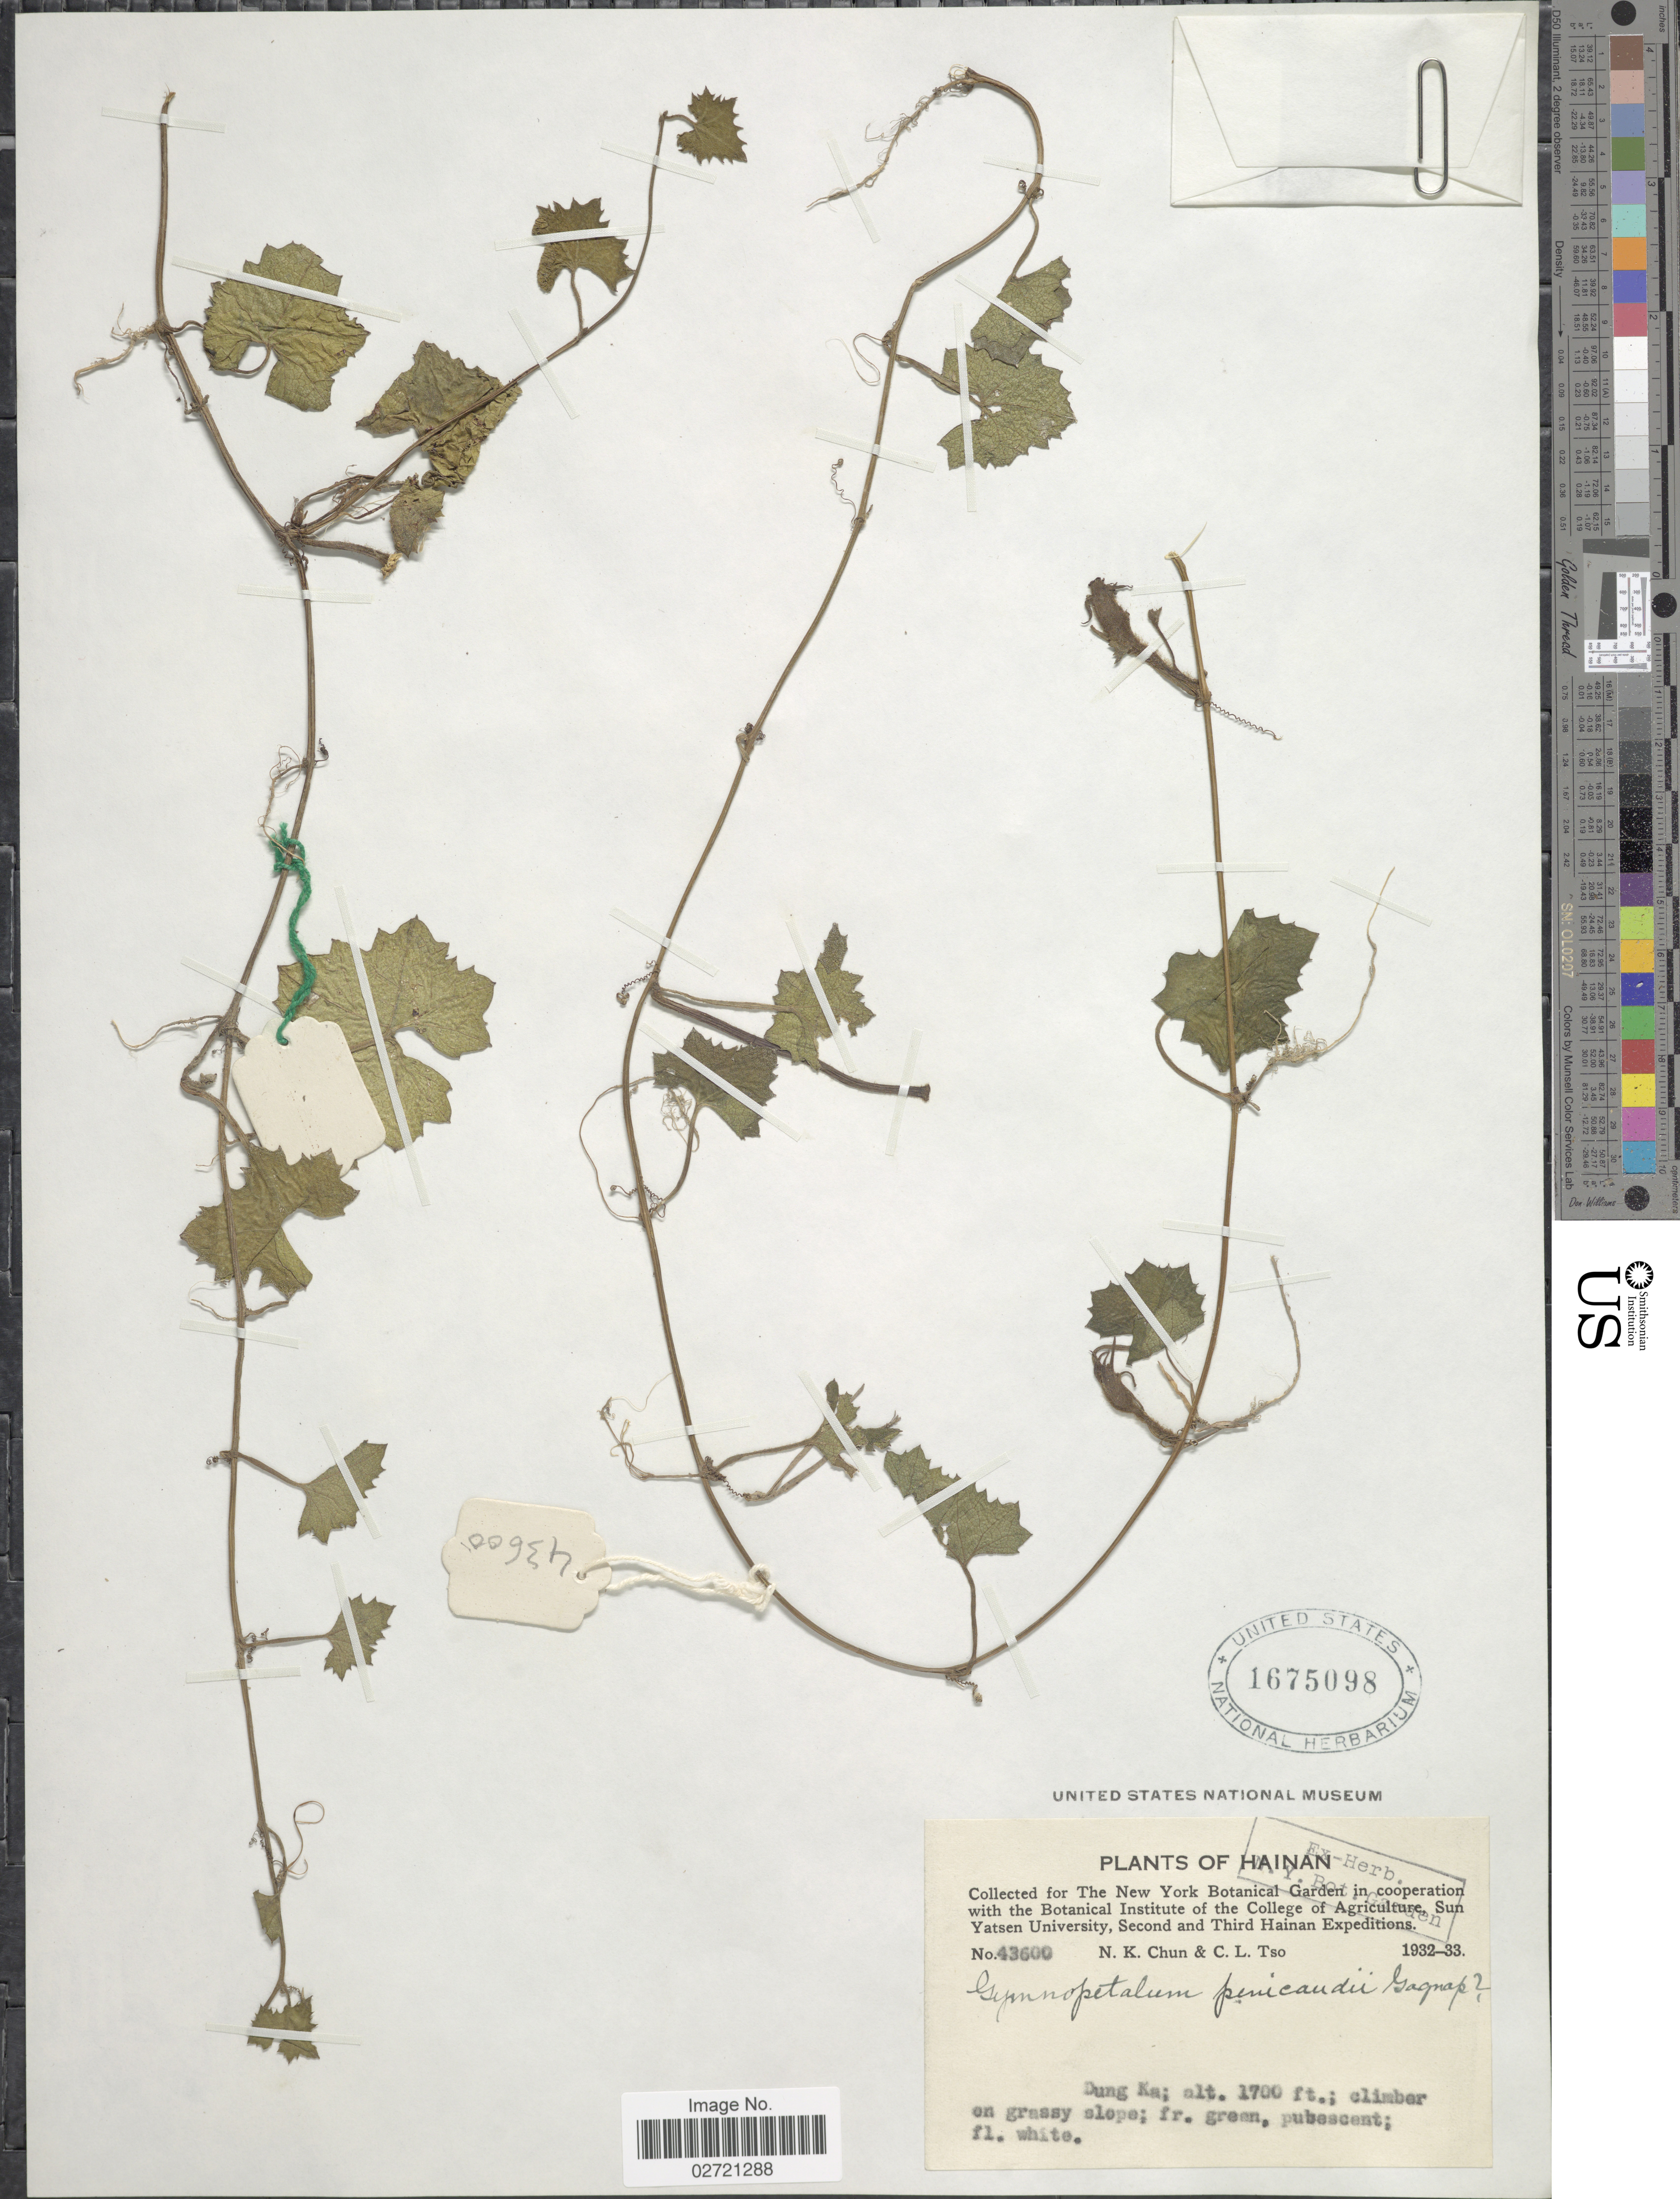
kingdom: Plantae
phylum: Tracheophyta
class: Magnoliopsida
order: Cucurbitales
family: Cucurbitaceae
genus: Trichosanthes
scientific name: Trichosanthes scabra var. penicaudii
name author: (Gagnep.) H.J. de Boer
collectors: N. K. Chun & C. Tso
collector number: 43600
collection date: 1932/1933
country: China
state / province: Hainan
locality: Dung Ka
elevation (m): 518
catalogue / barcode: US 1675098